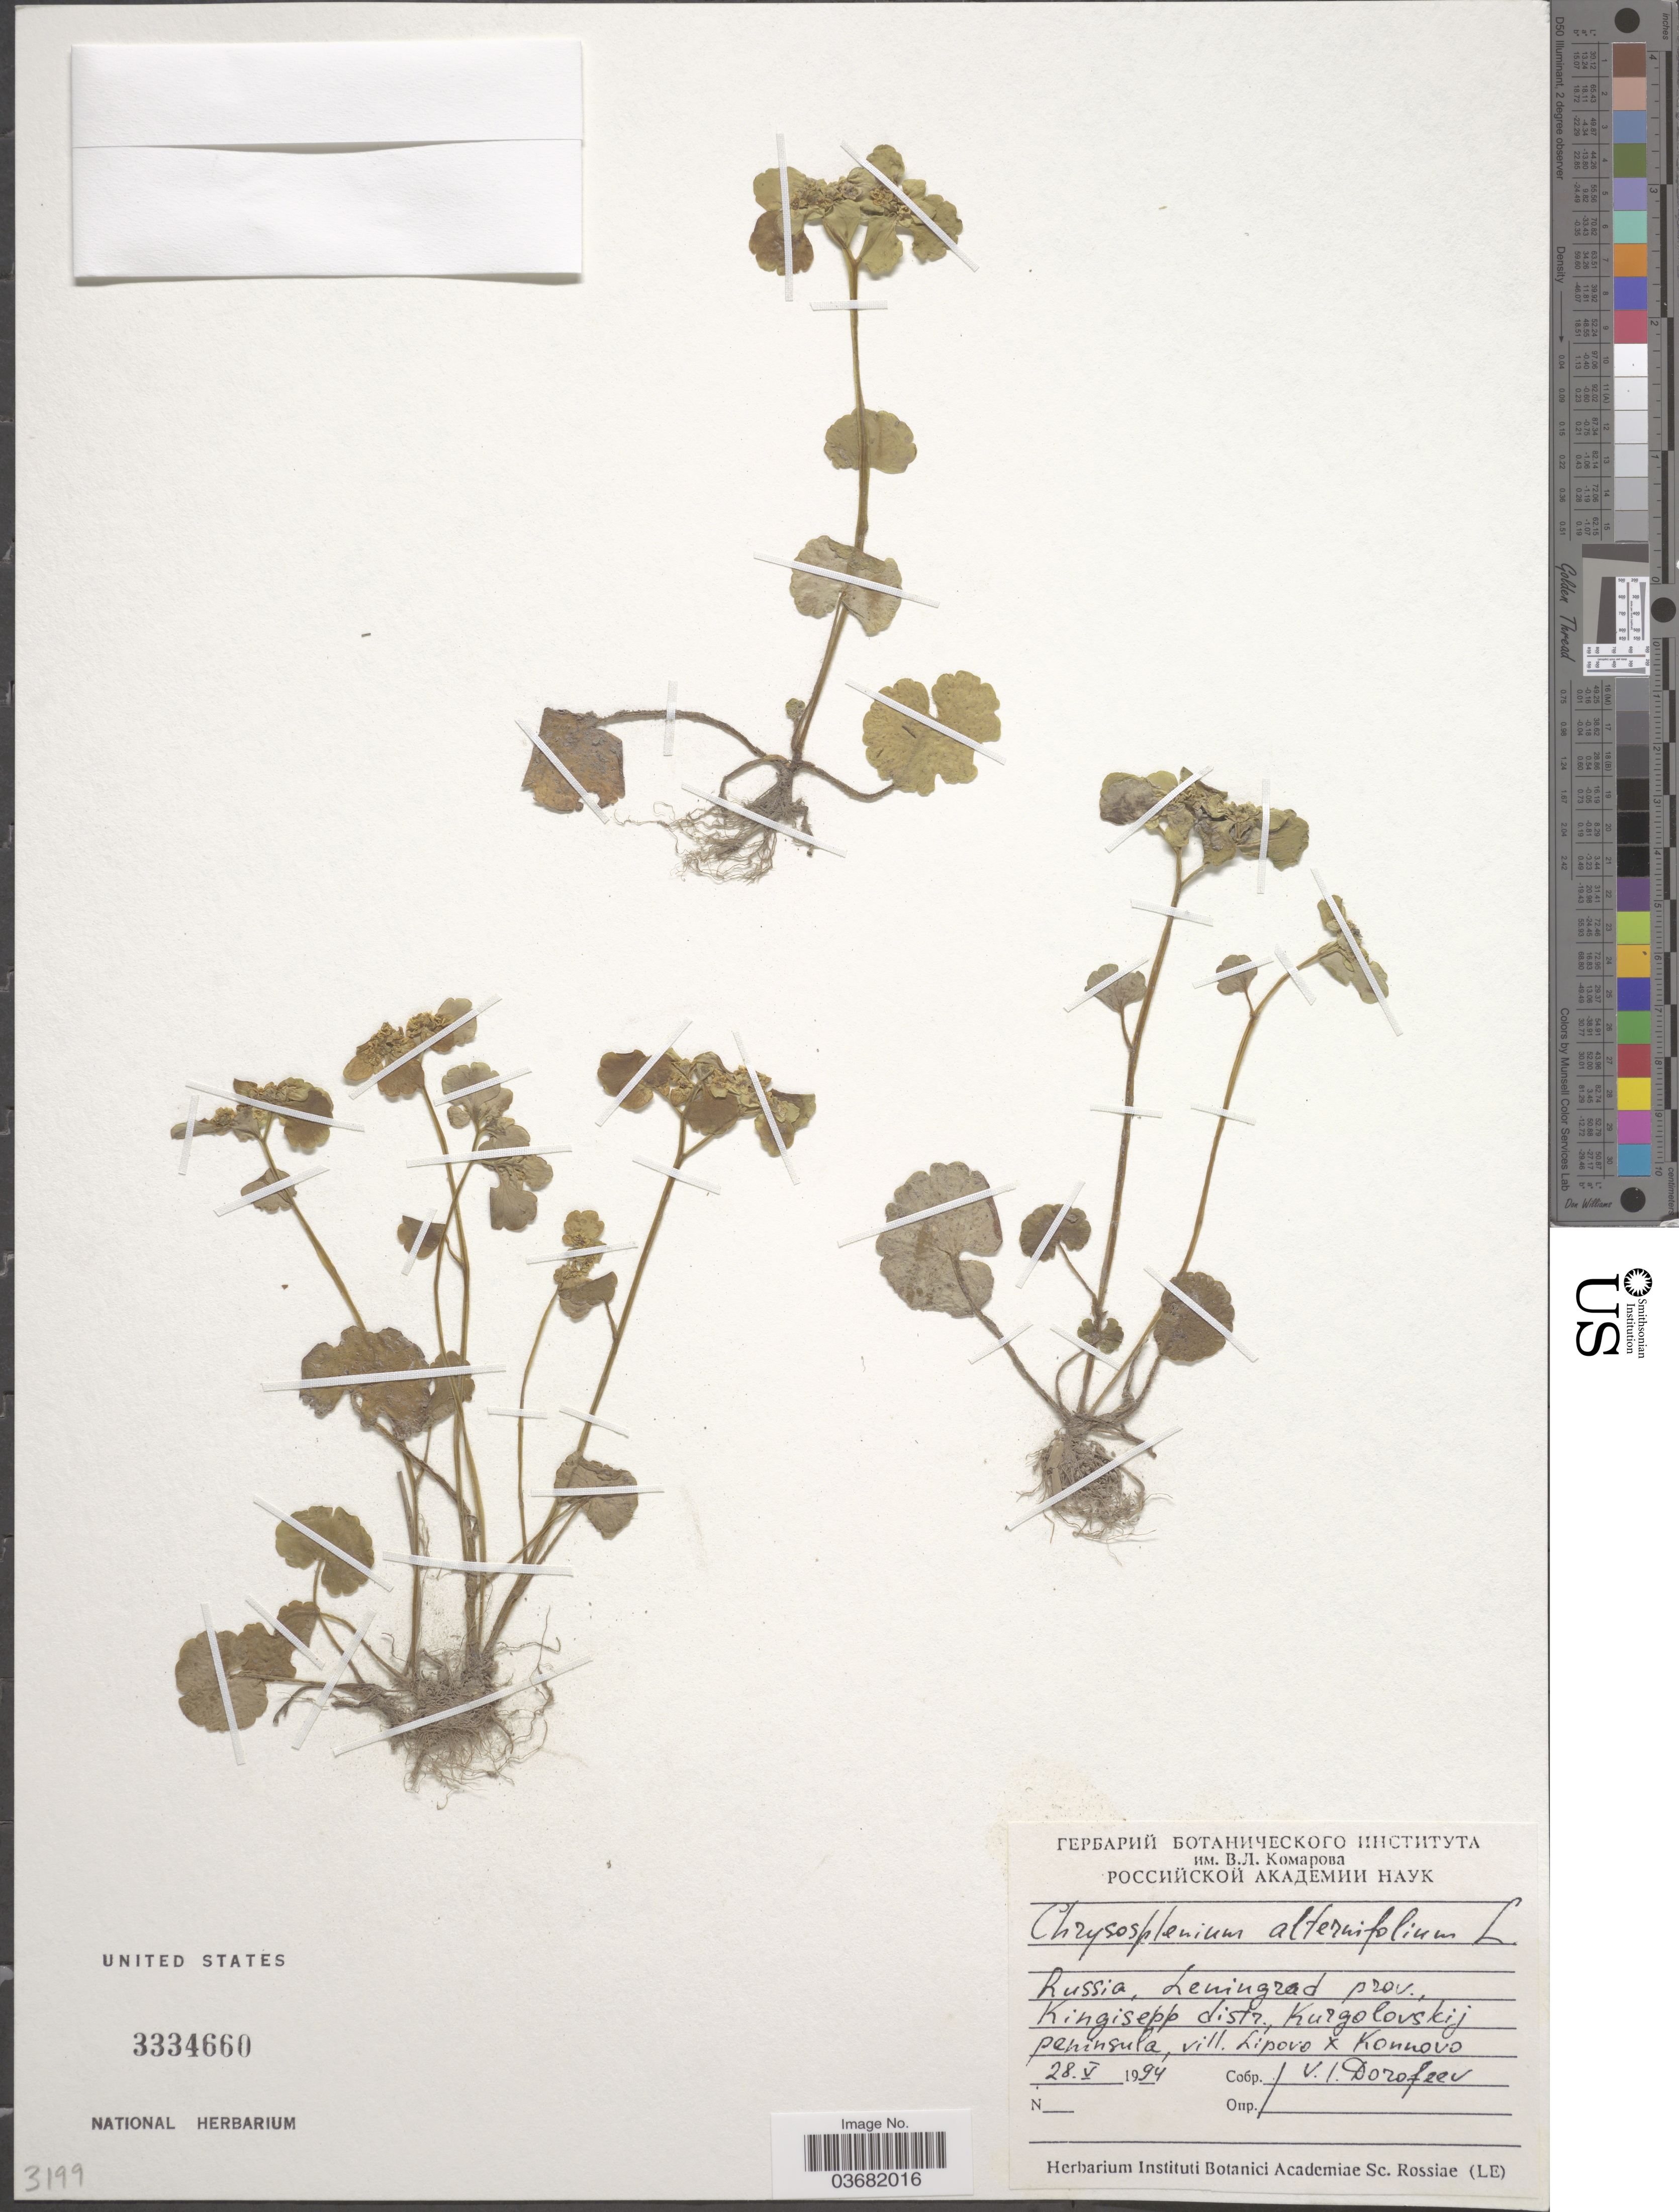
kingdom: Plantae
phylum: Tracheophyta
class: Magnoliopsida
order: Saxifragales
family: Saxifragaceae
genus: Chrysosplenium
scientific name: Chrysosplenium alternifolium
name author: L.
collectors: V. Dorofeev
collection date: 1994-05-28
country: Russian Federation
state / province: Leningrad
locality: Russia, Leningrad prov. Kingisepp distr., Kurgolovksij peninsula, vill. Lipovo [Foreign script] Konnovo.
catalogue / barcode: US 3334660